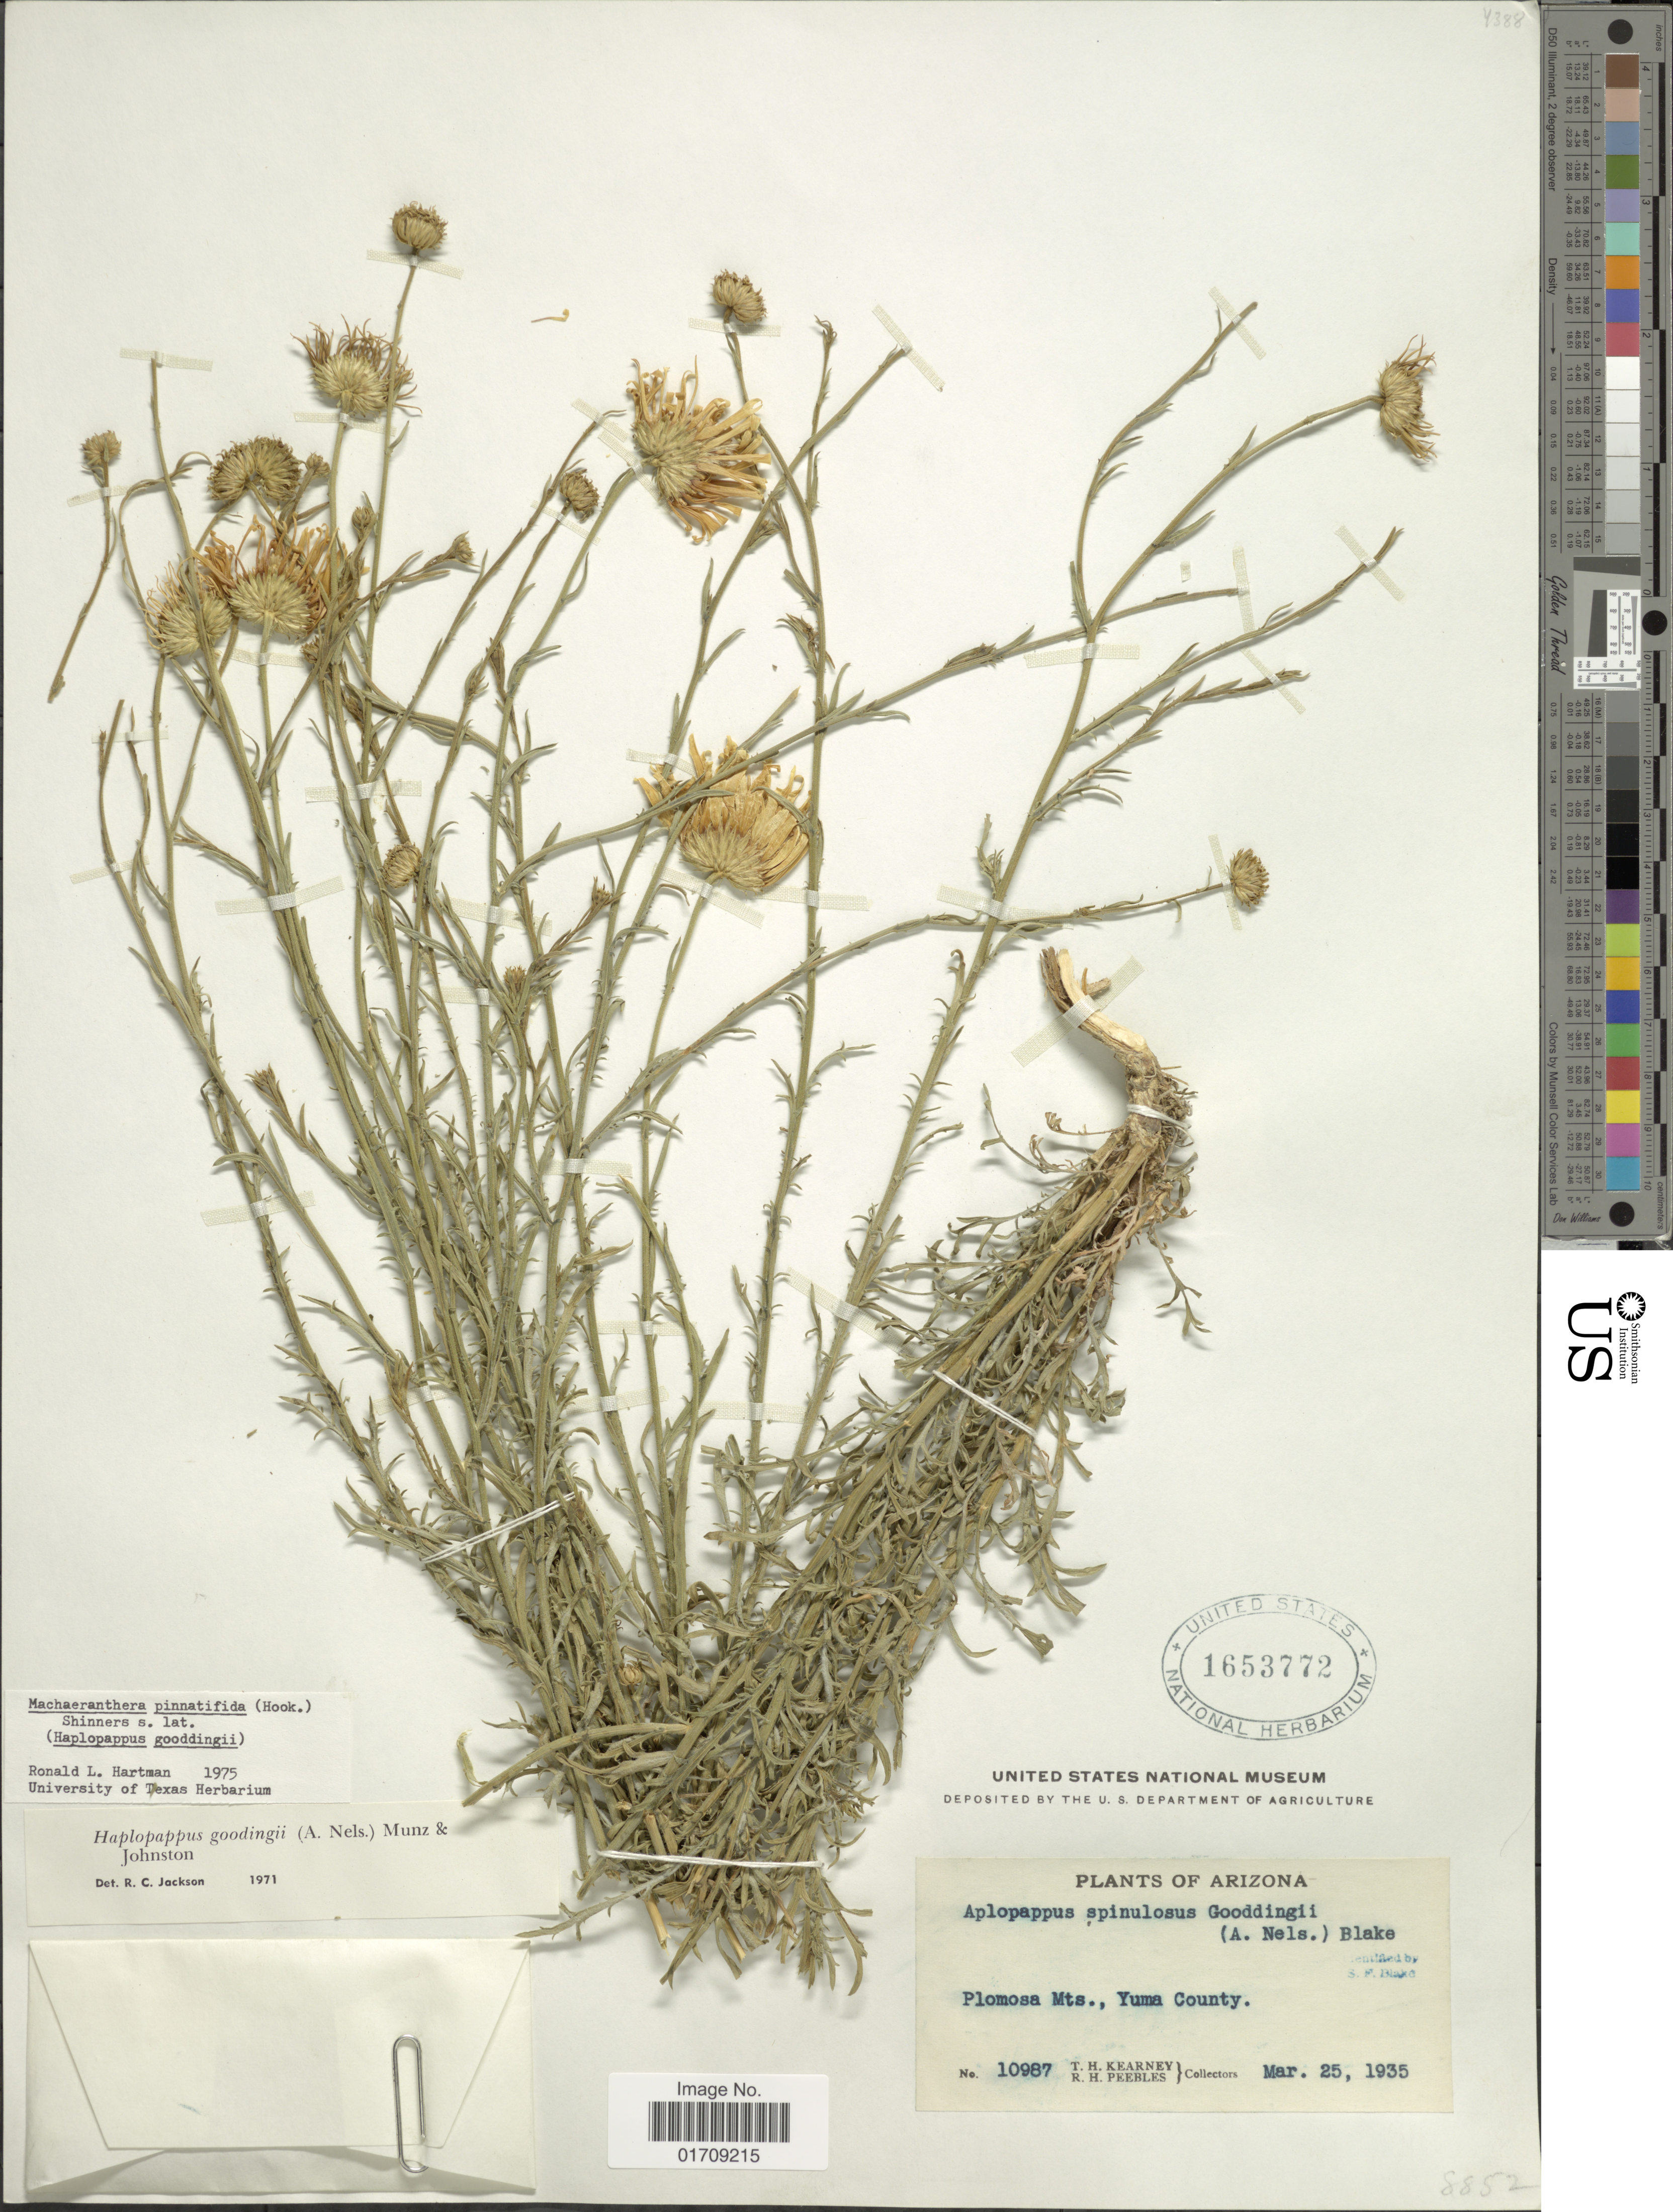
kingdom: Plantae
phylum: Tracheophyta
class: Magnoliopsida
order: Asterales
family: Asteraceae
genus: Machaeranthera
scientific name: Machaeranthera pinnatifida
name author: (Hook.) Shinners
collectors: T. H. Kearney & R. H. Peebles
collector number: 10987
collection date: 1935-03-25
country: United States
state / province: Arizona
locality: Plomosa Mts., Yuma County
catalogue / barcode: US 1653772